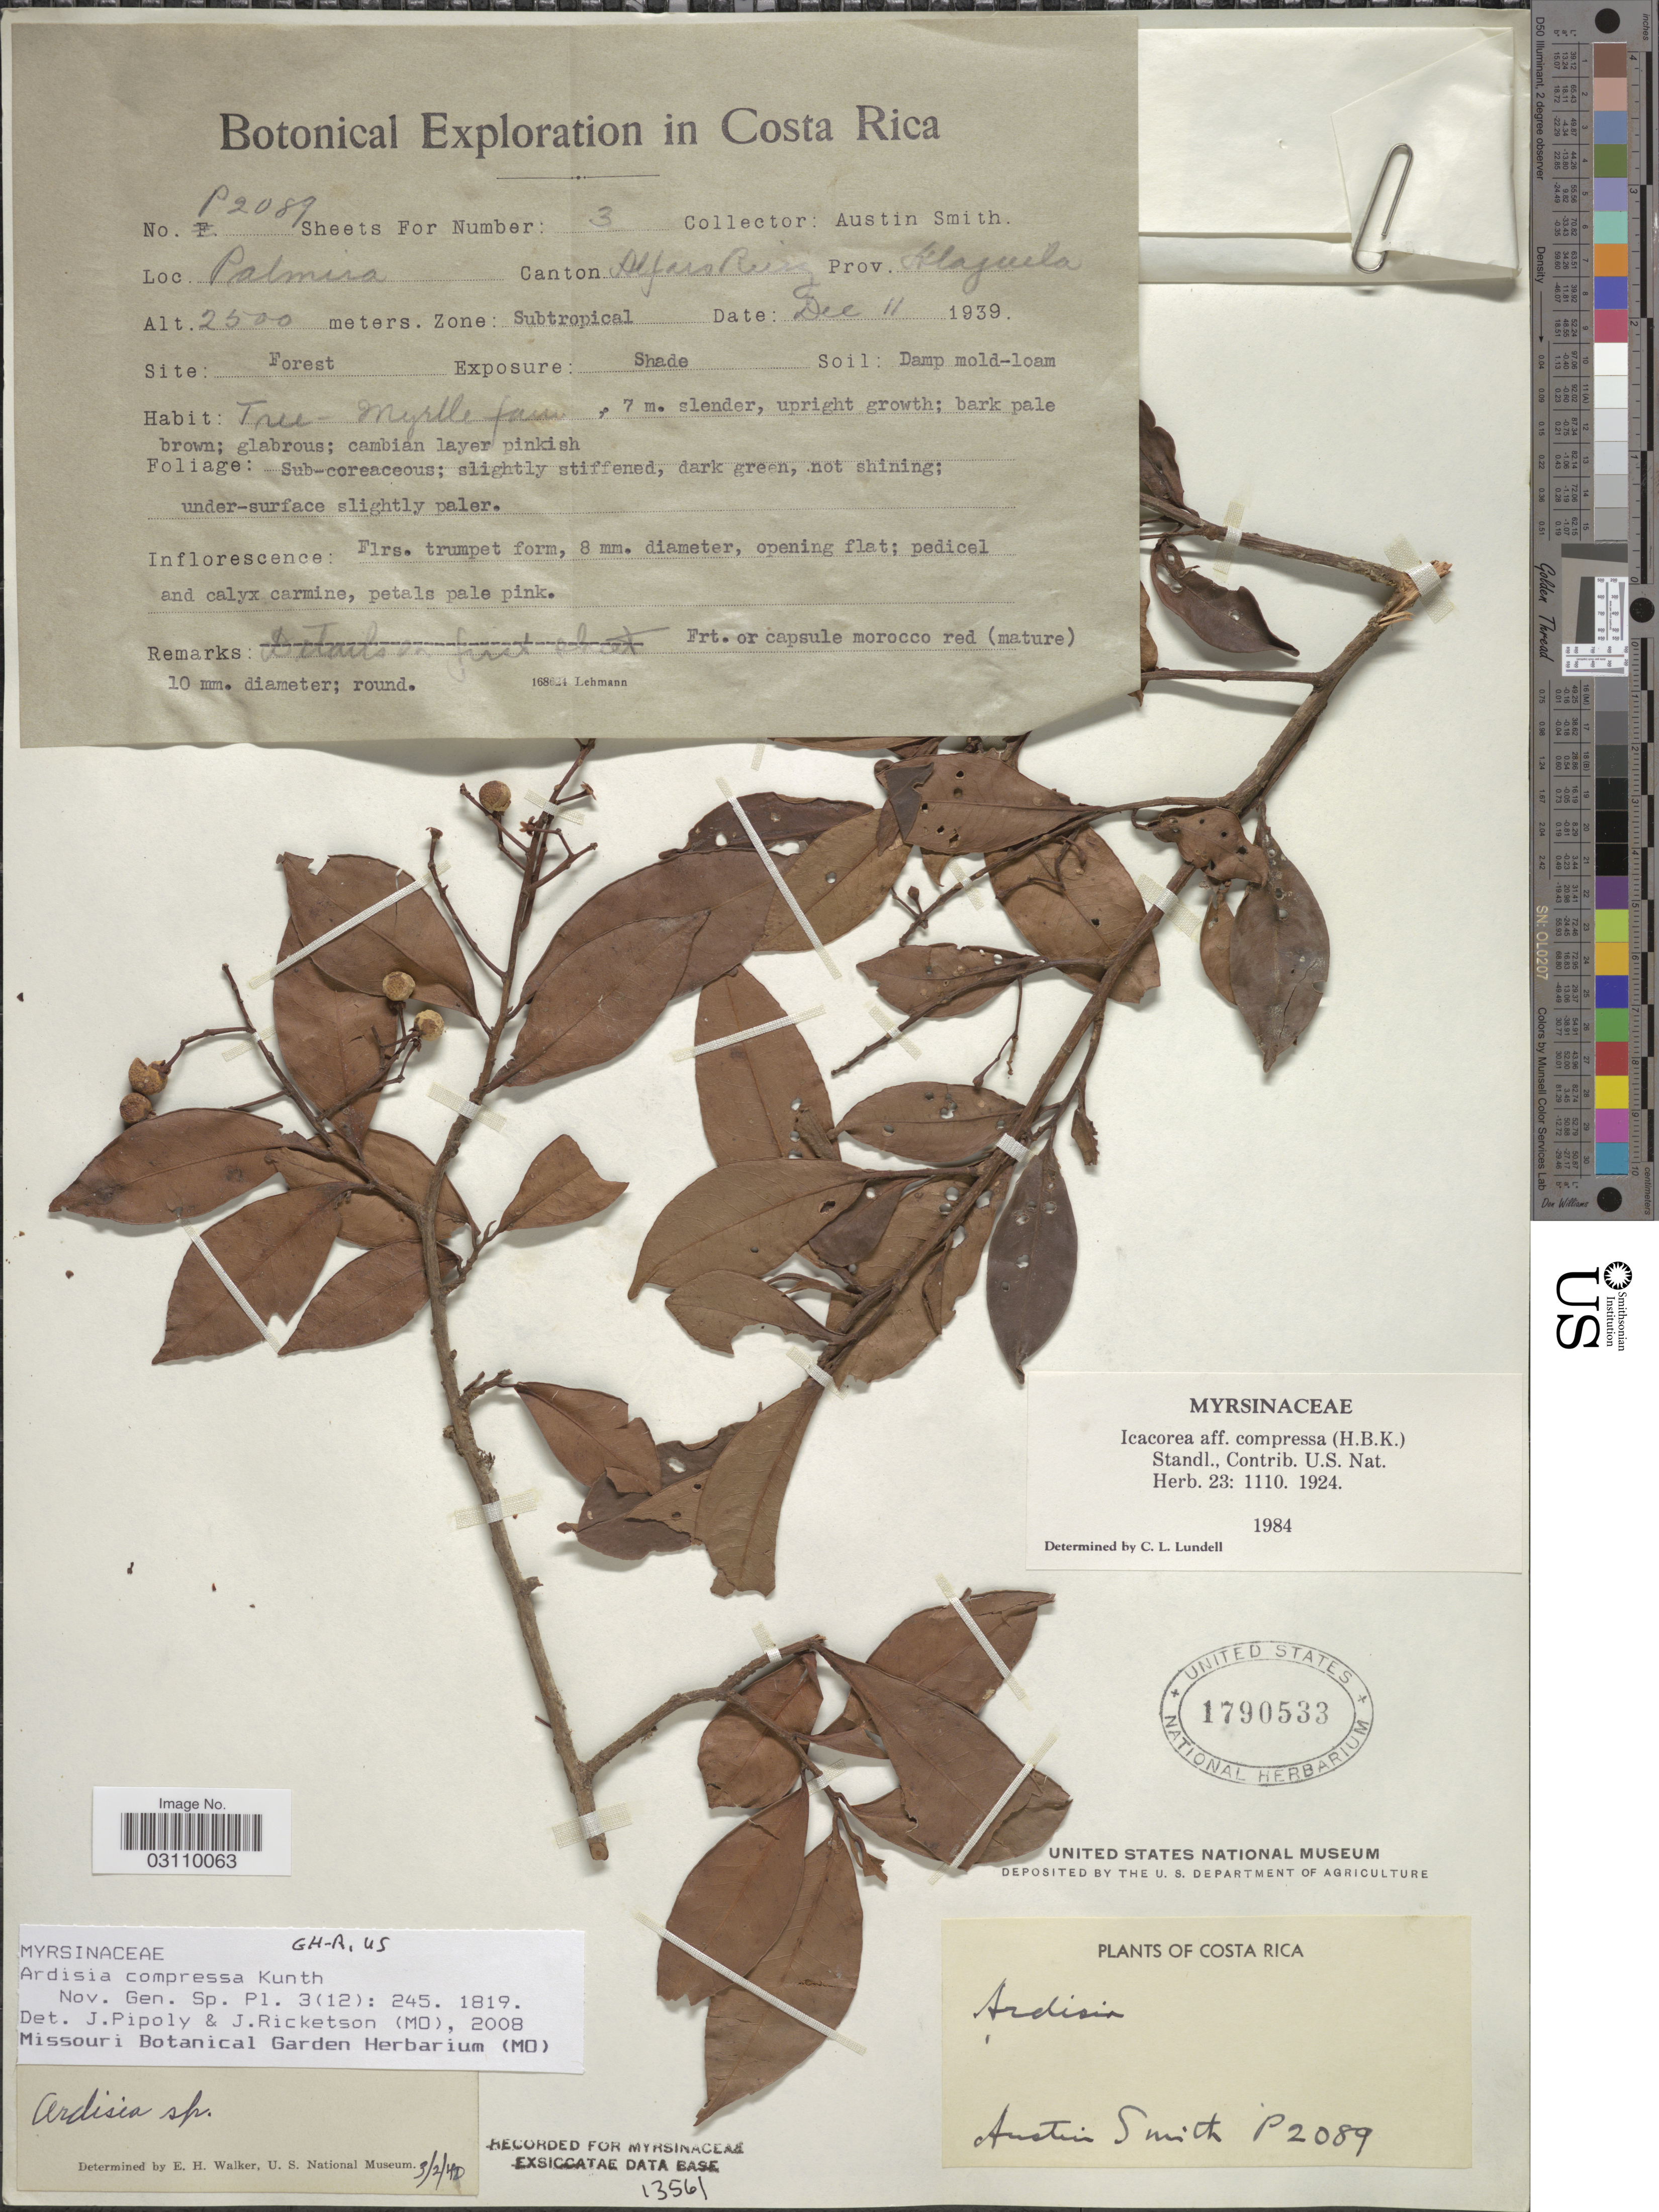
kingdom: Plantae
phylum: Tracheophyta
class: Magnoliopsida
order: Ericales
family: Primulaceae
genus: Ardisia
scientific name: Ardisia compressa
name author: Kunth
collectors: Aust P. Smith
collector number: P2089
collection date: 1939-12-11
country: Costa Rica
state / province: Alajuela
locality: Palmira. Canton Alfaro Ruiz.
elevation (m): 2500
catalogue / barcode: US 1790533